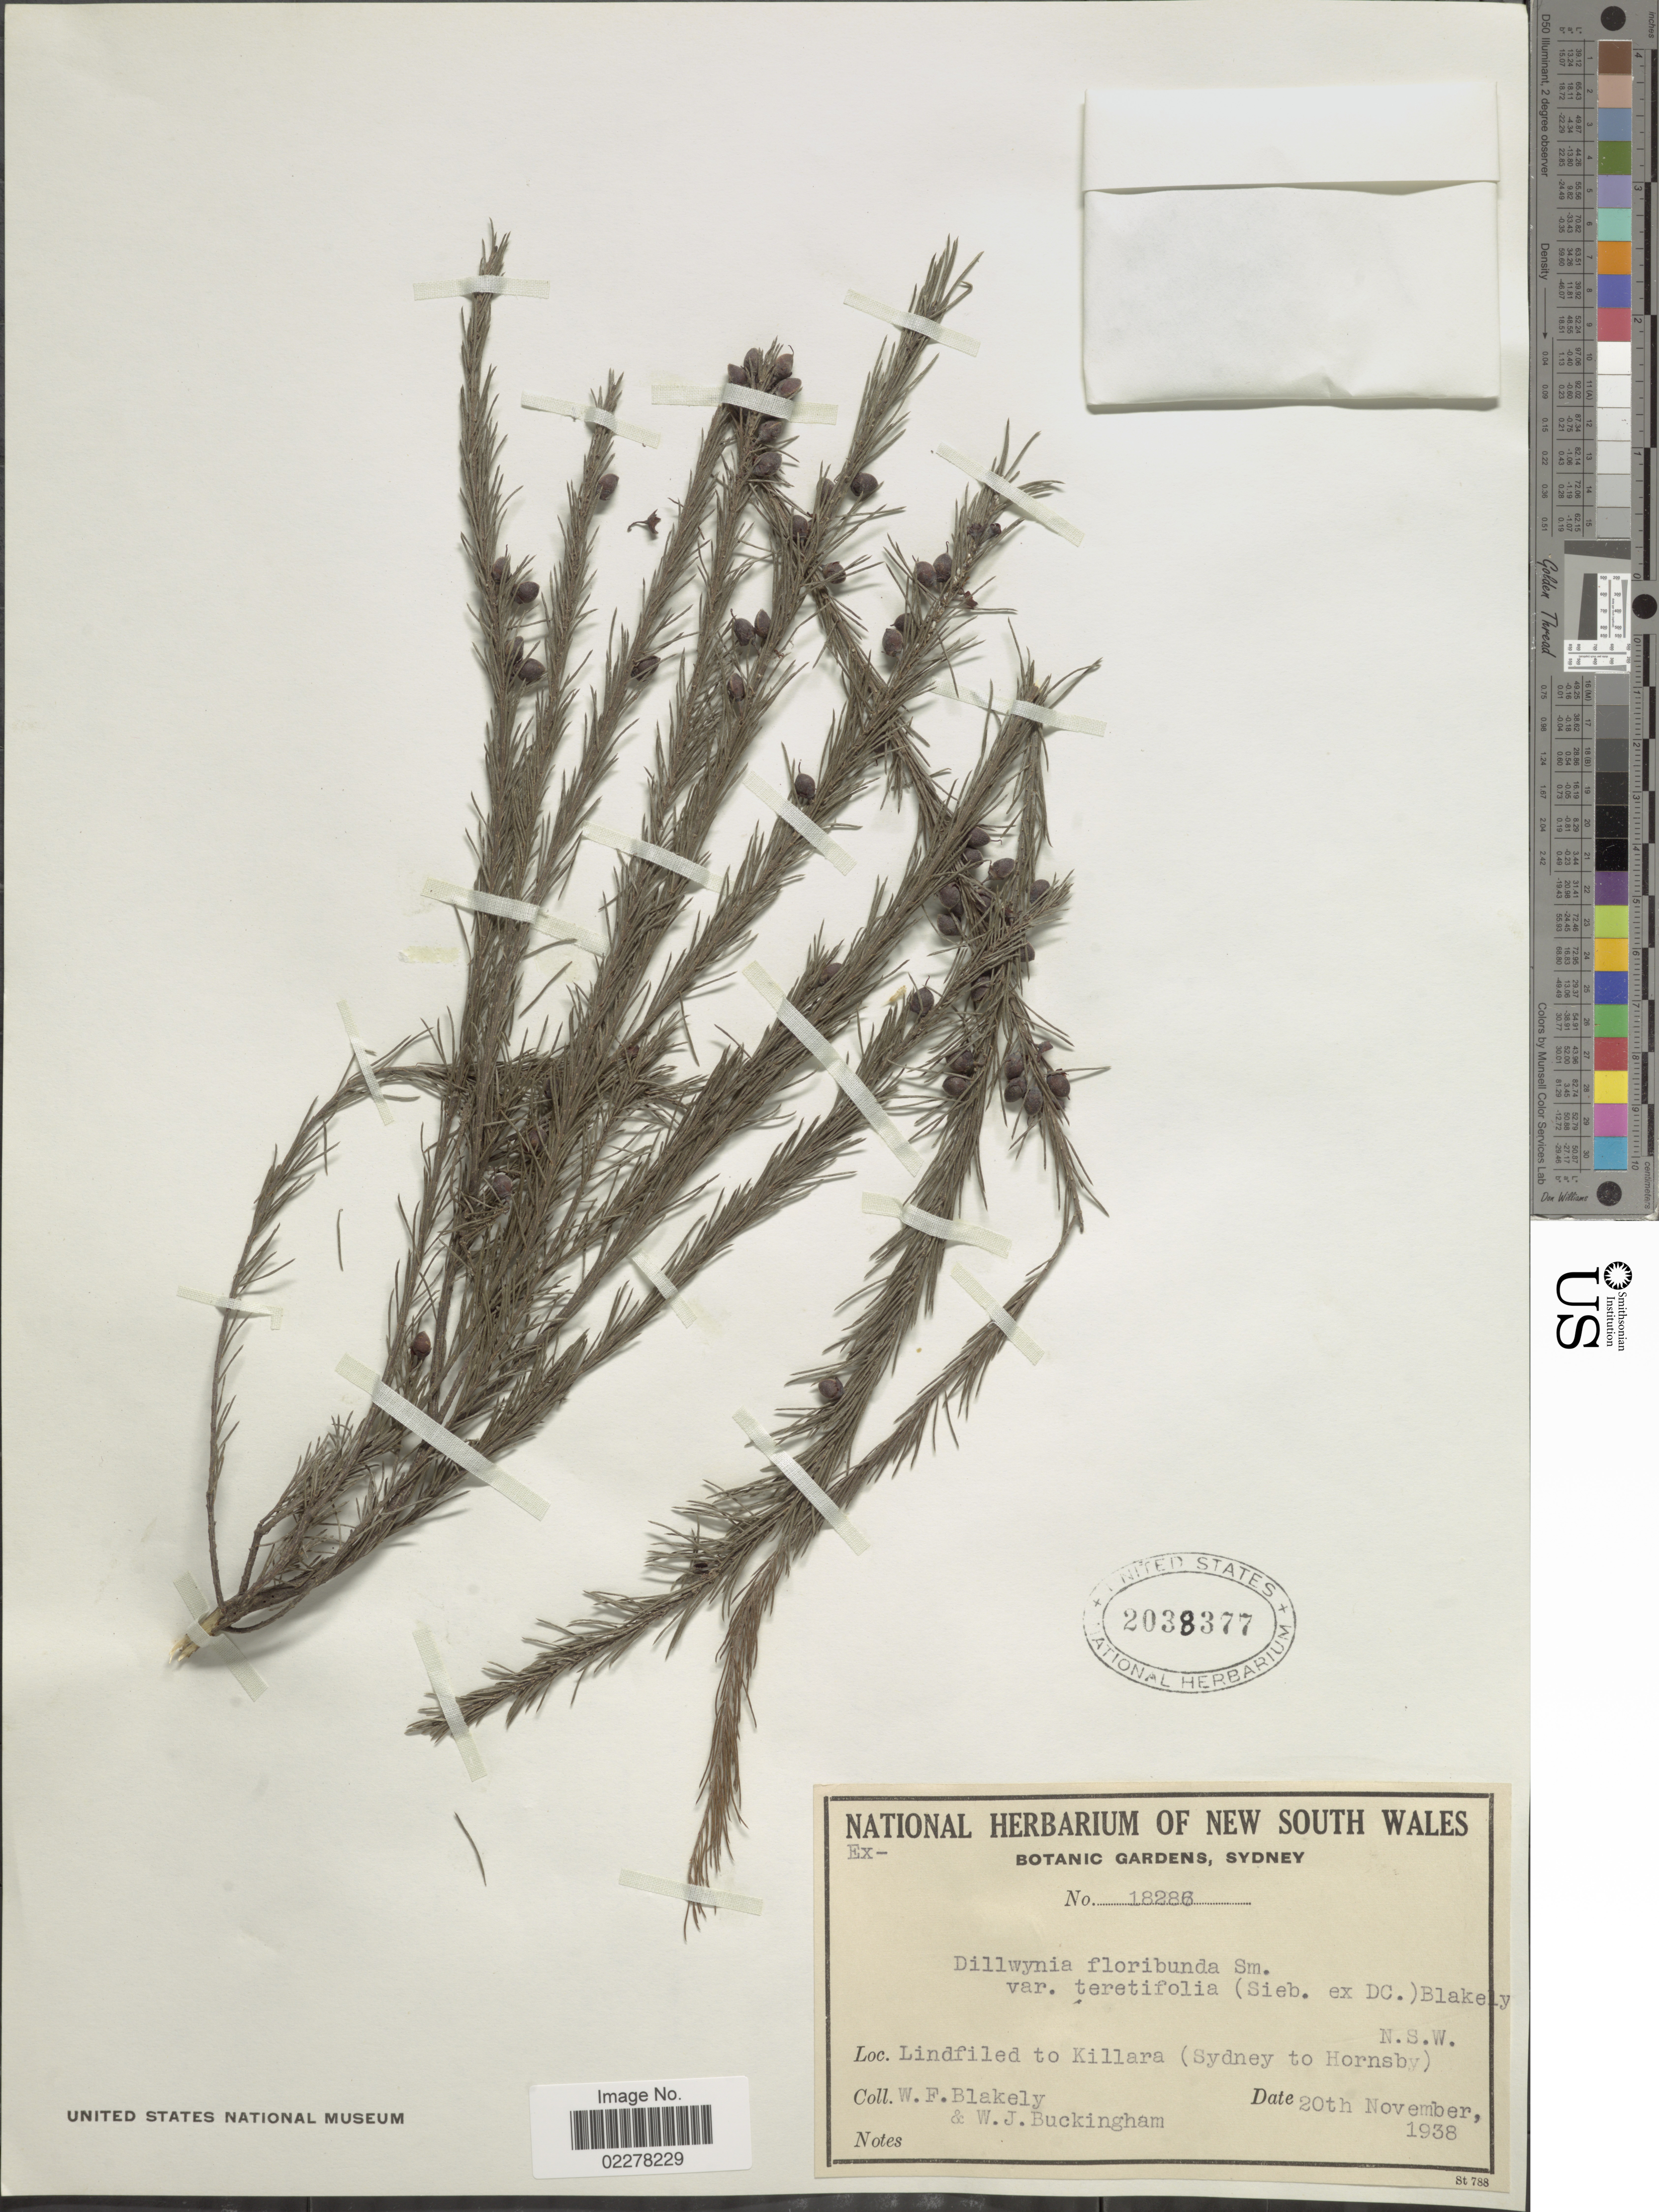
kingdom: Plantae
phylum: Tracheophyta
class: Magnoliopsida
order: Fabales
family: Fabaceae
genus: Dillwynia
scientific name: Dillwynia floribunda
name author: Sm.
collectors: W. Blakely & W. Buckingham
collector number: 18286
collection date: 1938-11-20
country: Australia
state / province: New South Wales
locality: Lindfield to Killara (Sydney to Hornsby) N.S.W.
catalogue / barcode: US 2038377